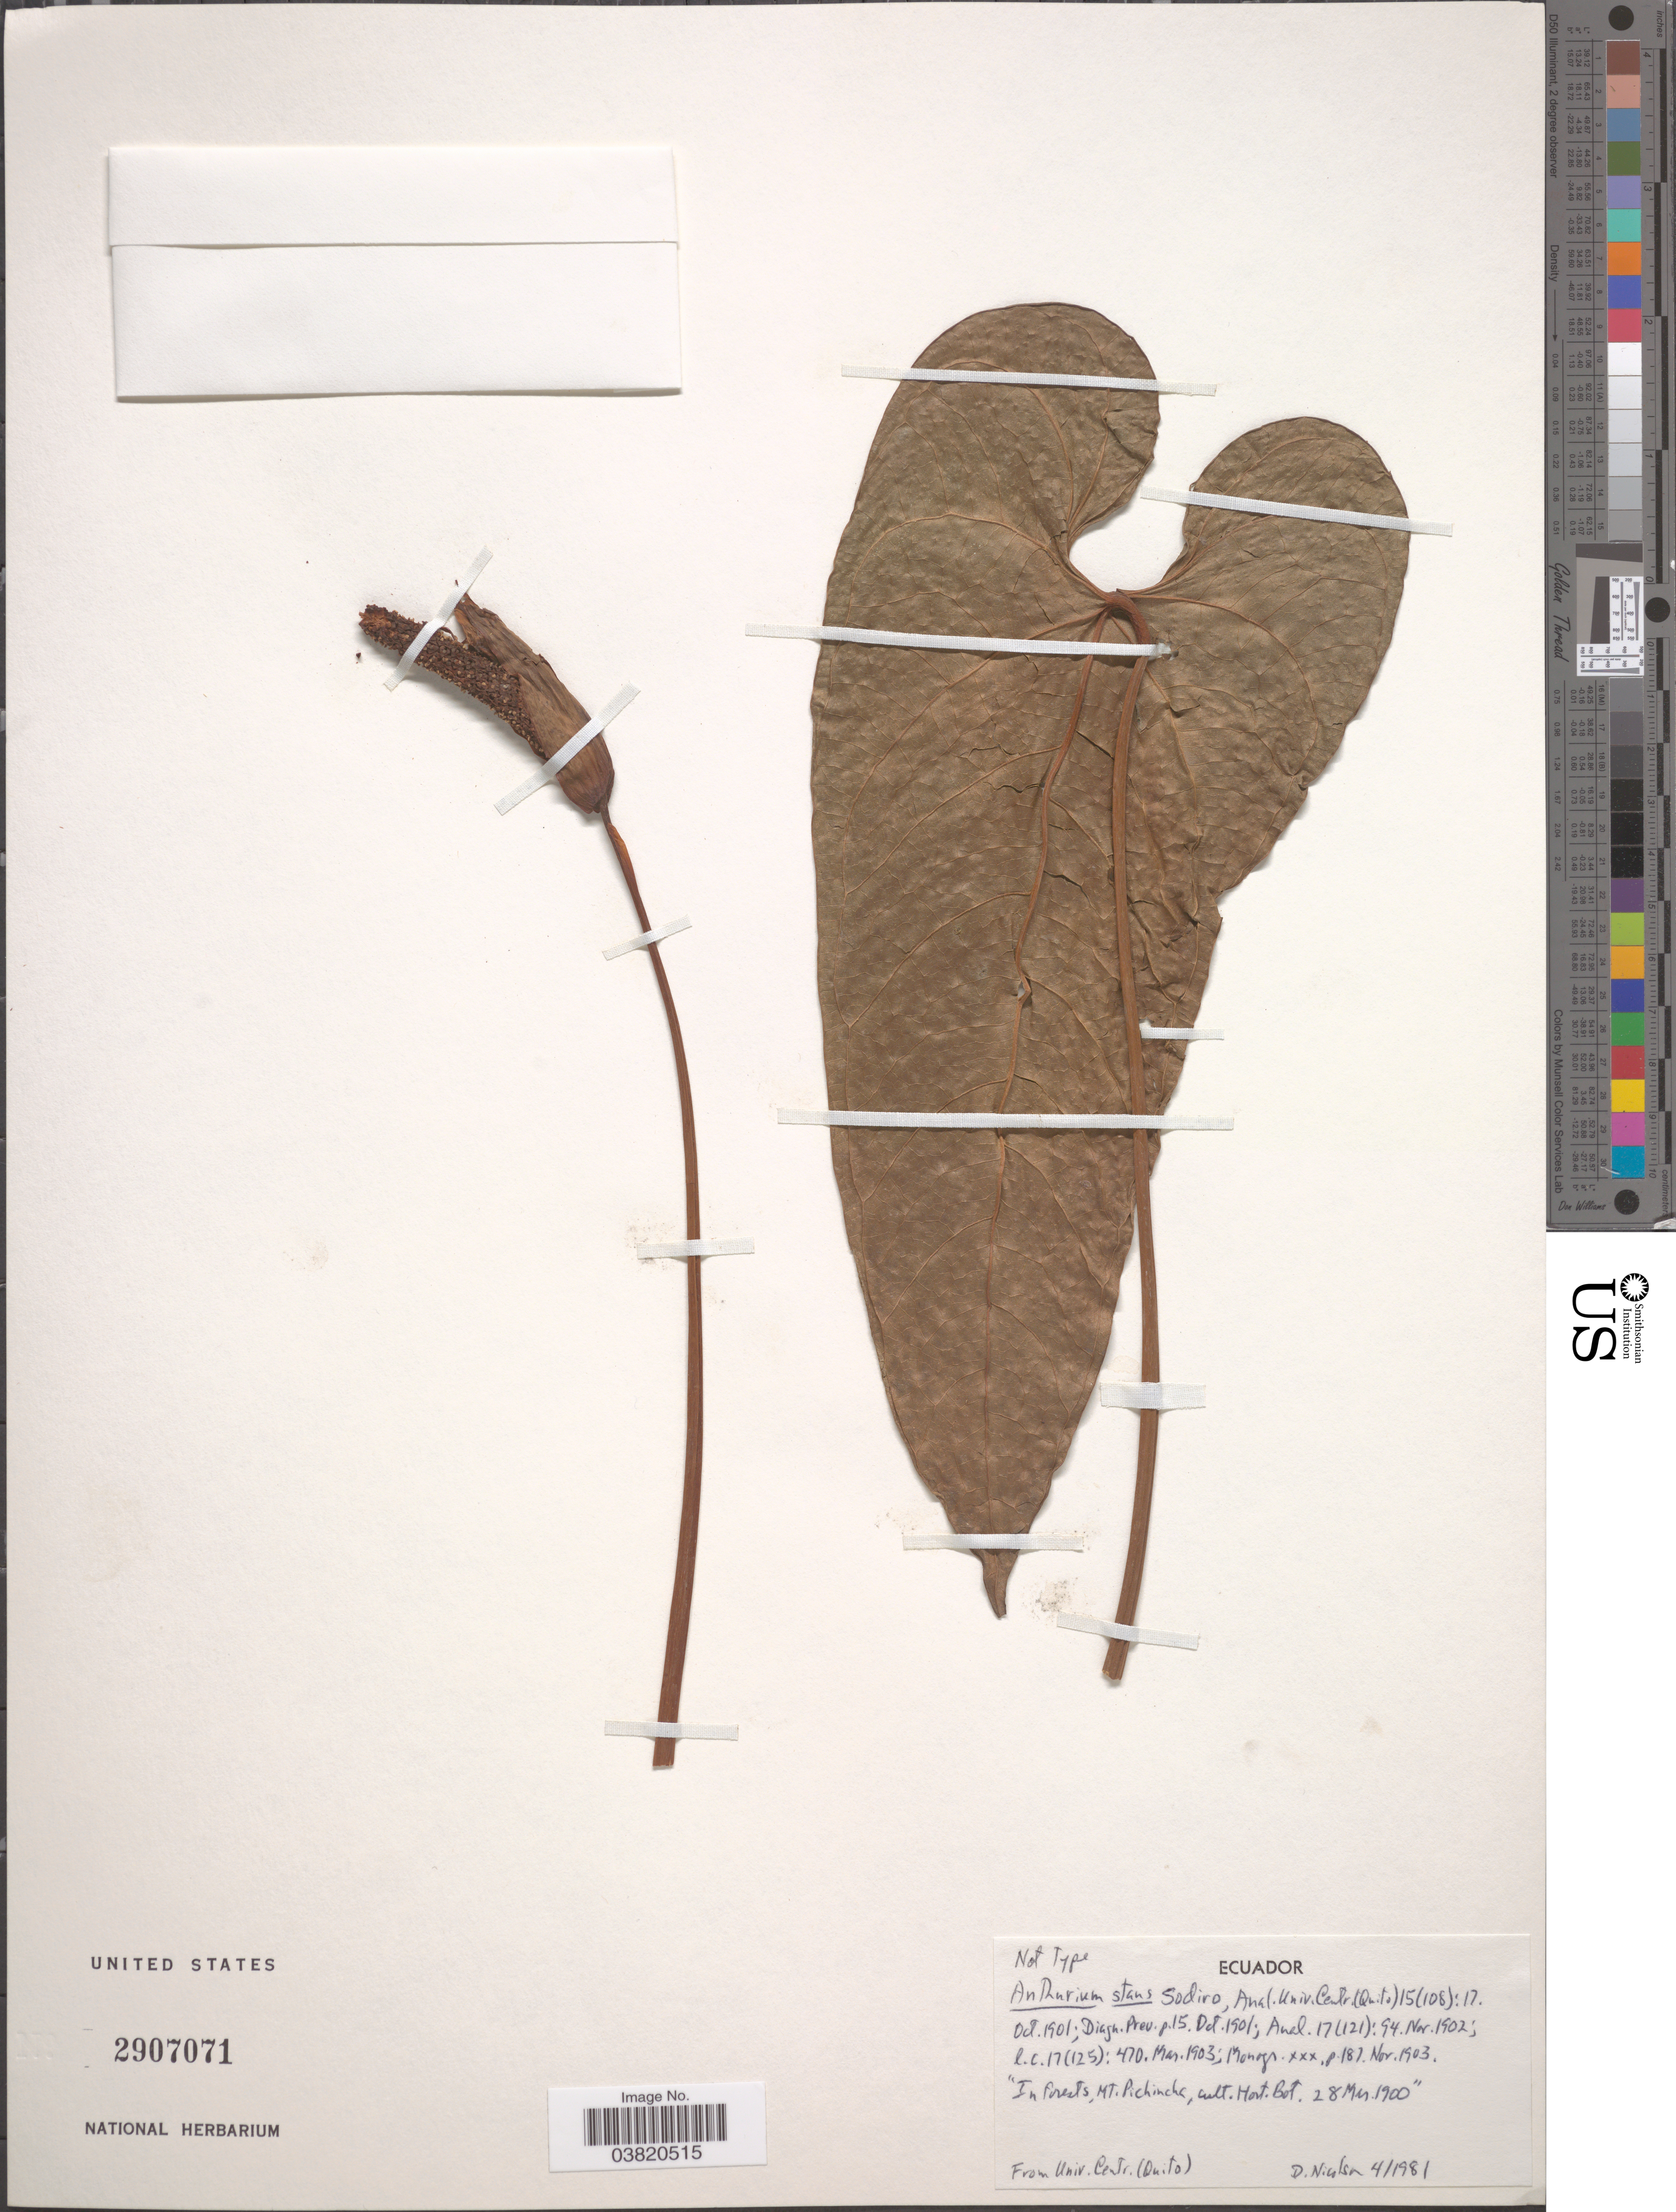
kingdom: Plantae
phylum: Tracheophyta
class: Liliopsida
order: Alismatales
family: Araceae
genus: Anthurium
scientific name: Anthurium stans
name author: Sodiro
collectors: D. H. Nicolson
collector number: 411981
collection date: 1900-03-28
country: Ecuador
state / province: Pichincha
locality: Mt. Pichincha.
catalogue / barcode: US 2907071